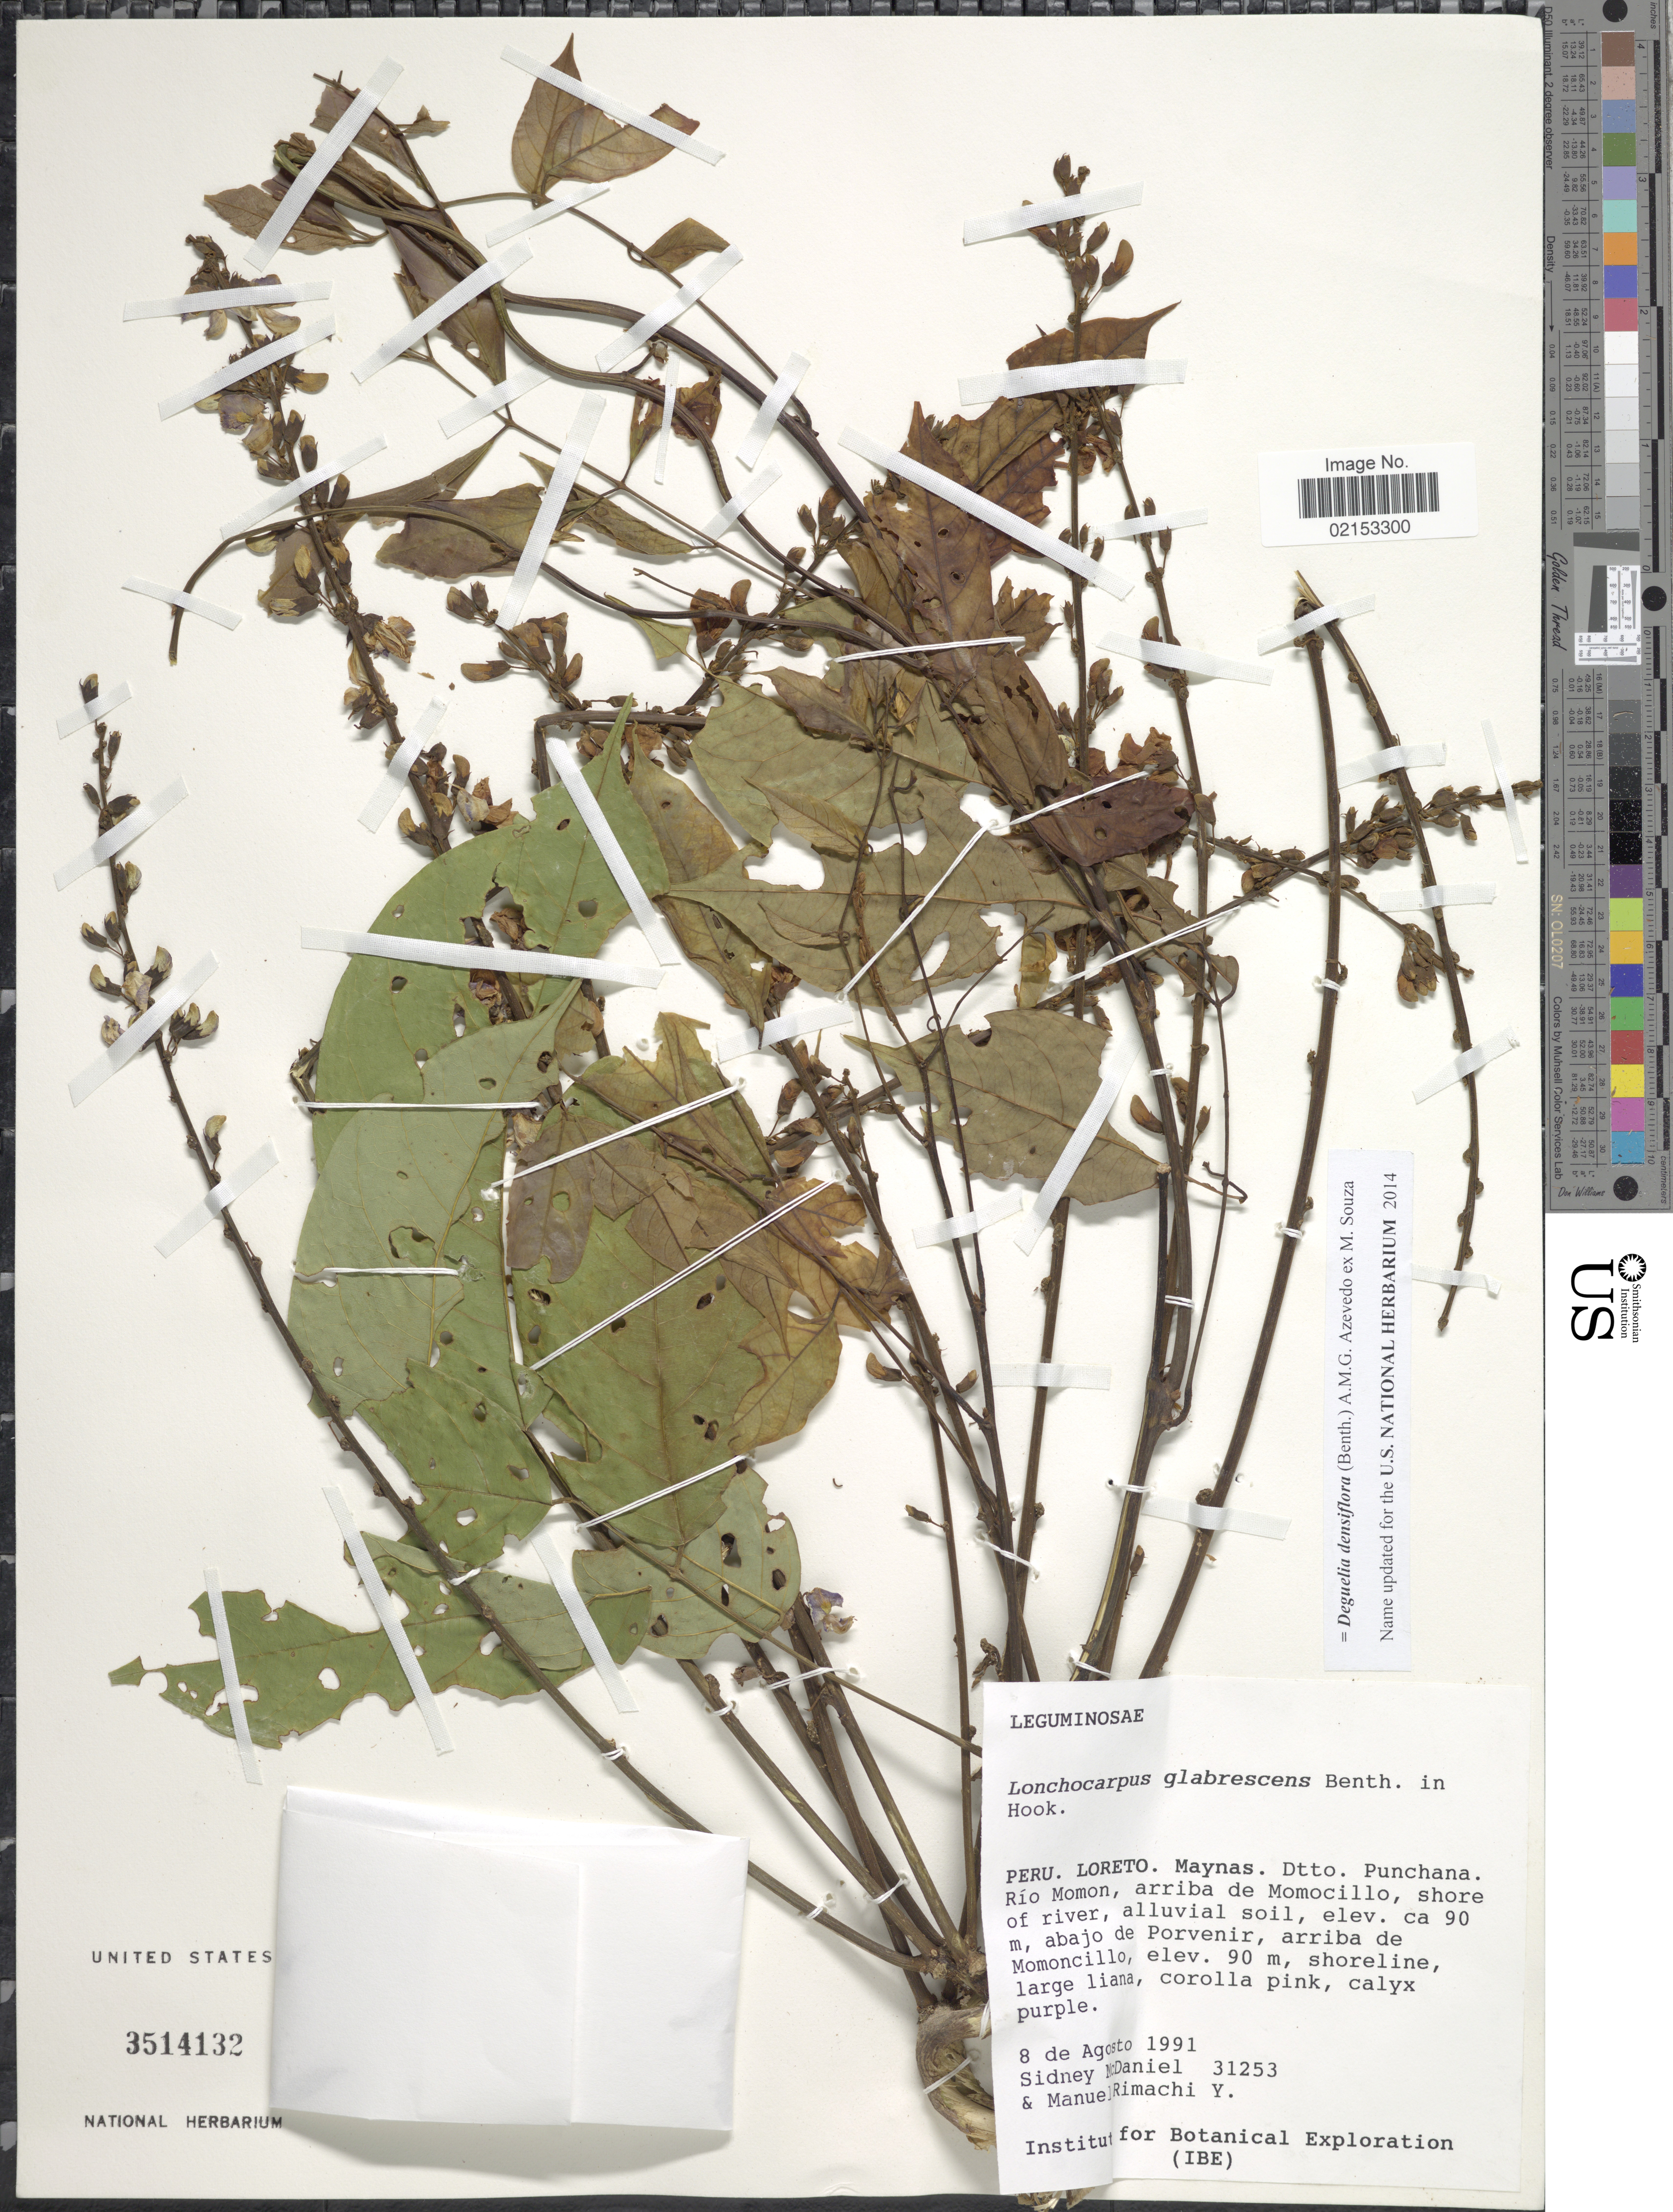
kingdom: Plantae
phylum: Tracheophyta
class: Magnoliopsida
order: Fabales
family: Fabaceae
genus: Deguelia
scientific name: Deguelia densiflora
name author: (Benth.) A.M.G. Azevedo ex M. Sousa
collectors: S. McDaniel & M. Rimachi Y.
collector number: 31253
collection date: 1991-08-08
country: Peru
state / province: Loreto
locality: Maynas, Dtto. Punchana, Rio Momon, arriba de Momocillo, abajo de Porvenir, arriba de Momoncillo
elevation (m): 90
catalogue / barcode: US 3514132